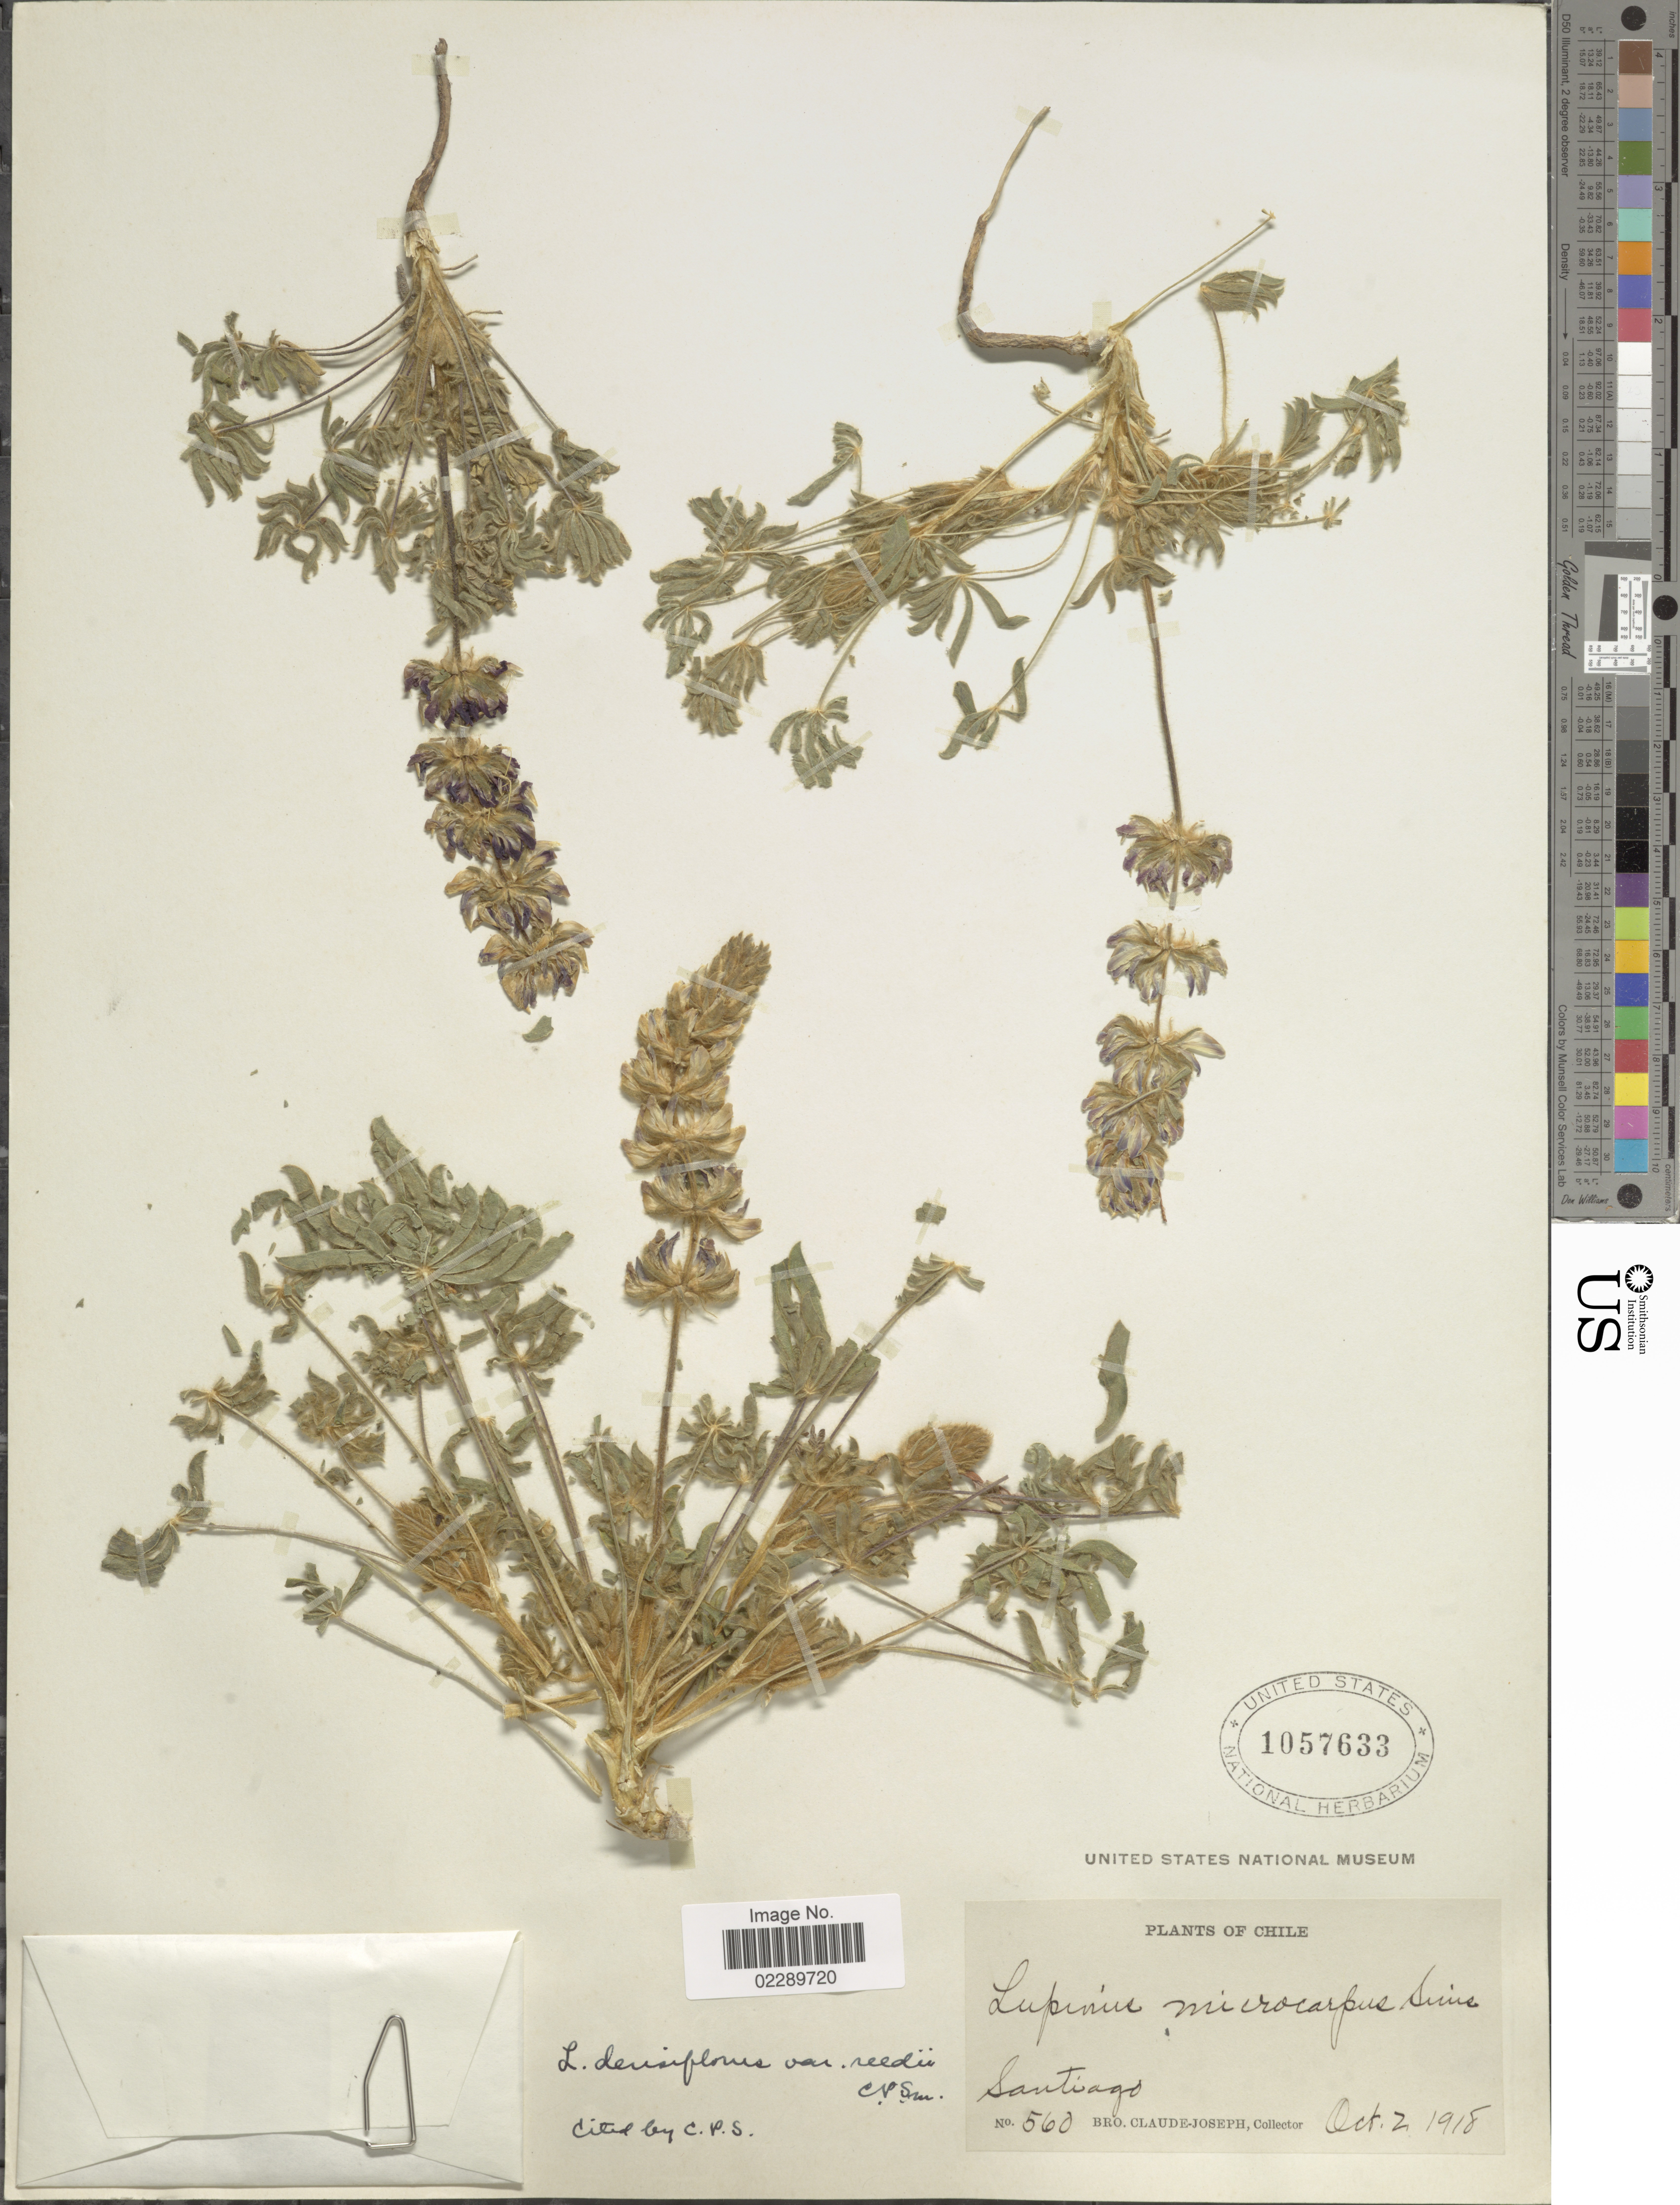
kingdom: Plantae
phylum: Tracheophyta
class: Magnoliopsida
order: Fabales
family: Fabaceae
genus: Lupinus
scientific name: Lupinus densiflorus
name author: Benth.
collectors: Bro. Claude-Joseph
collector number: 560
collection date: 1918-10-02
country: Chile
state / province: Región Metropolitana (RM)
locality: Santiago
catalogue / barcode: US 1057633